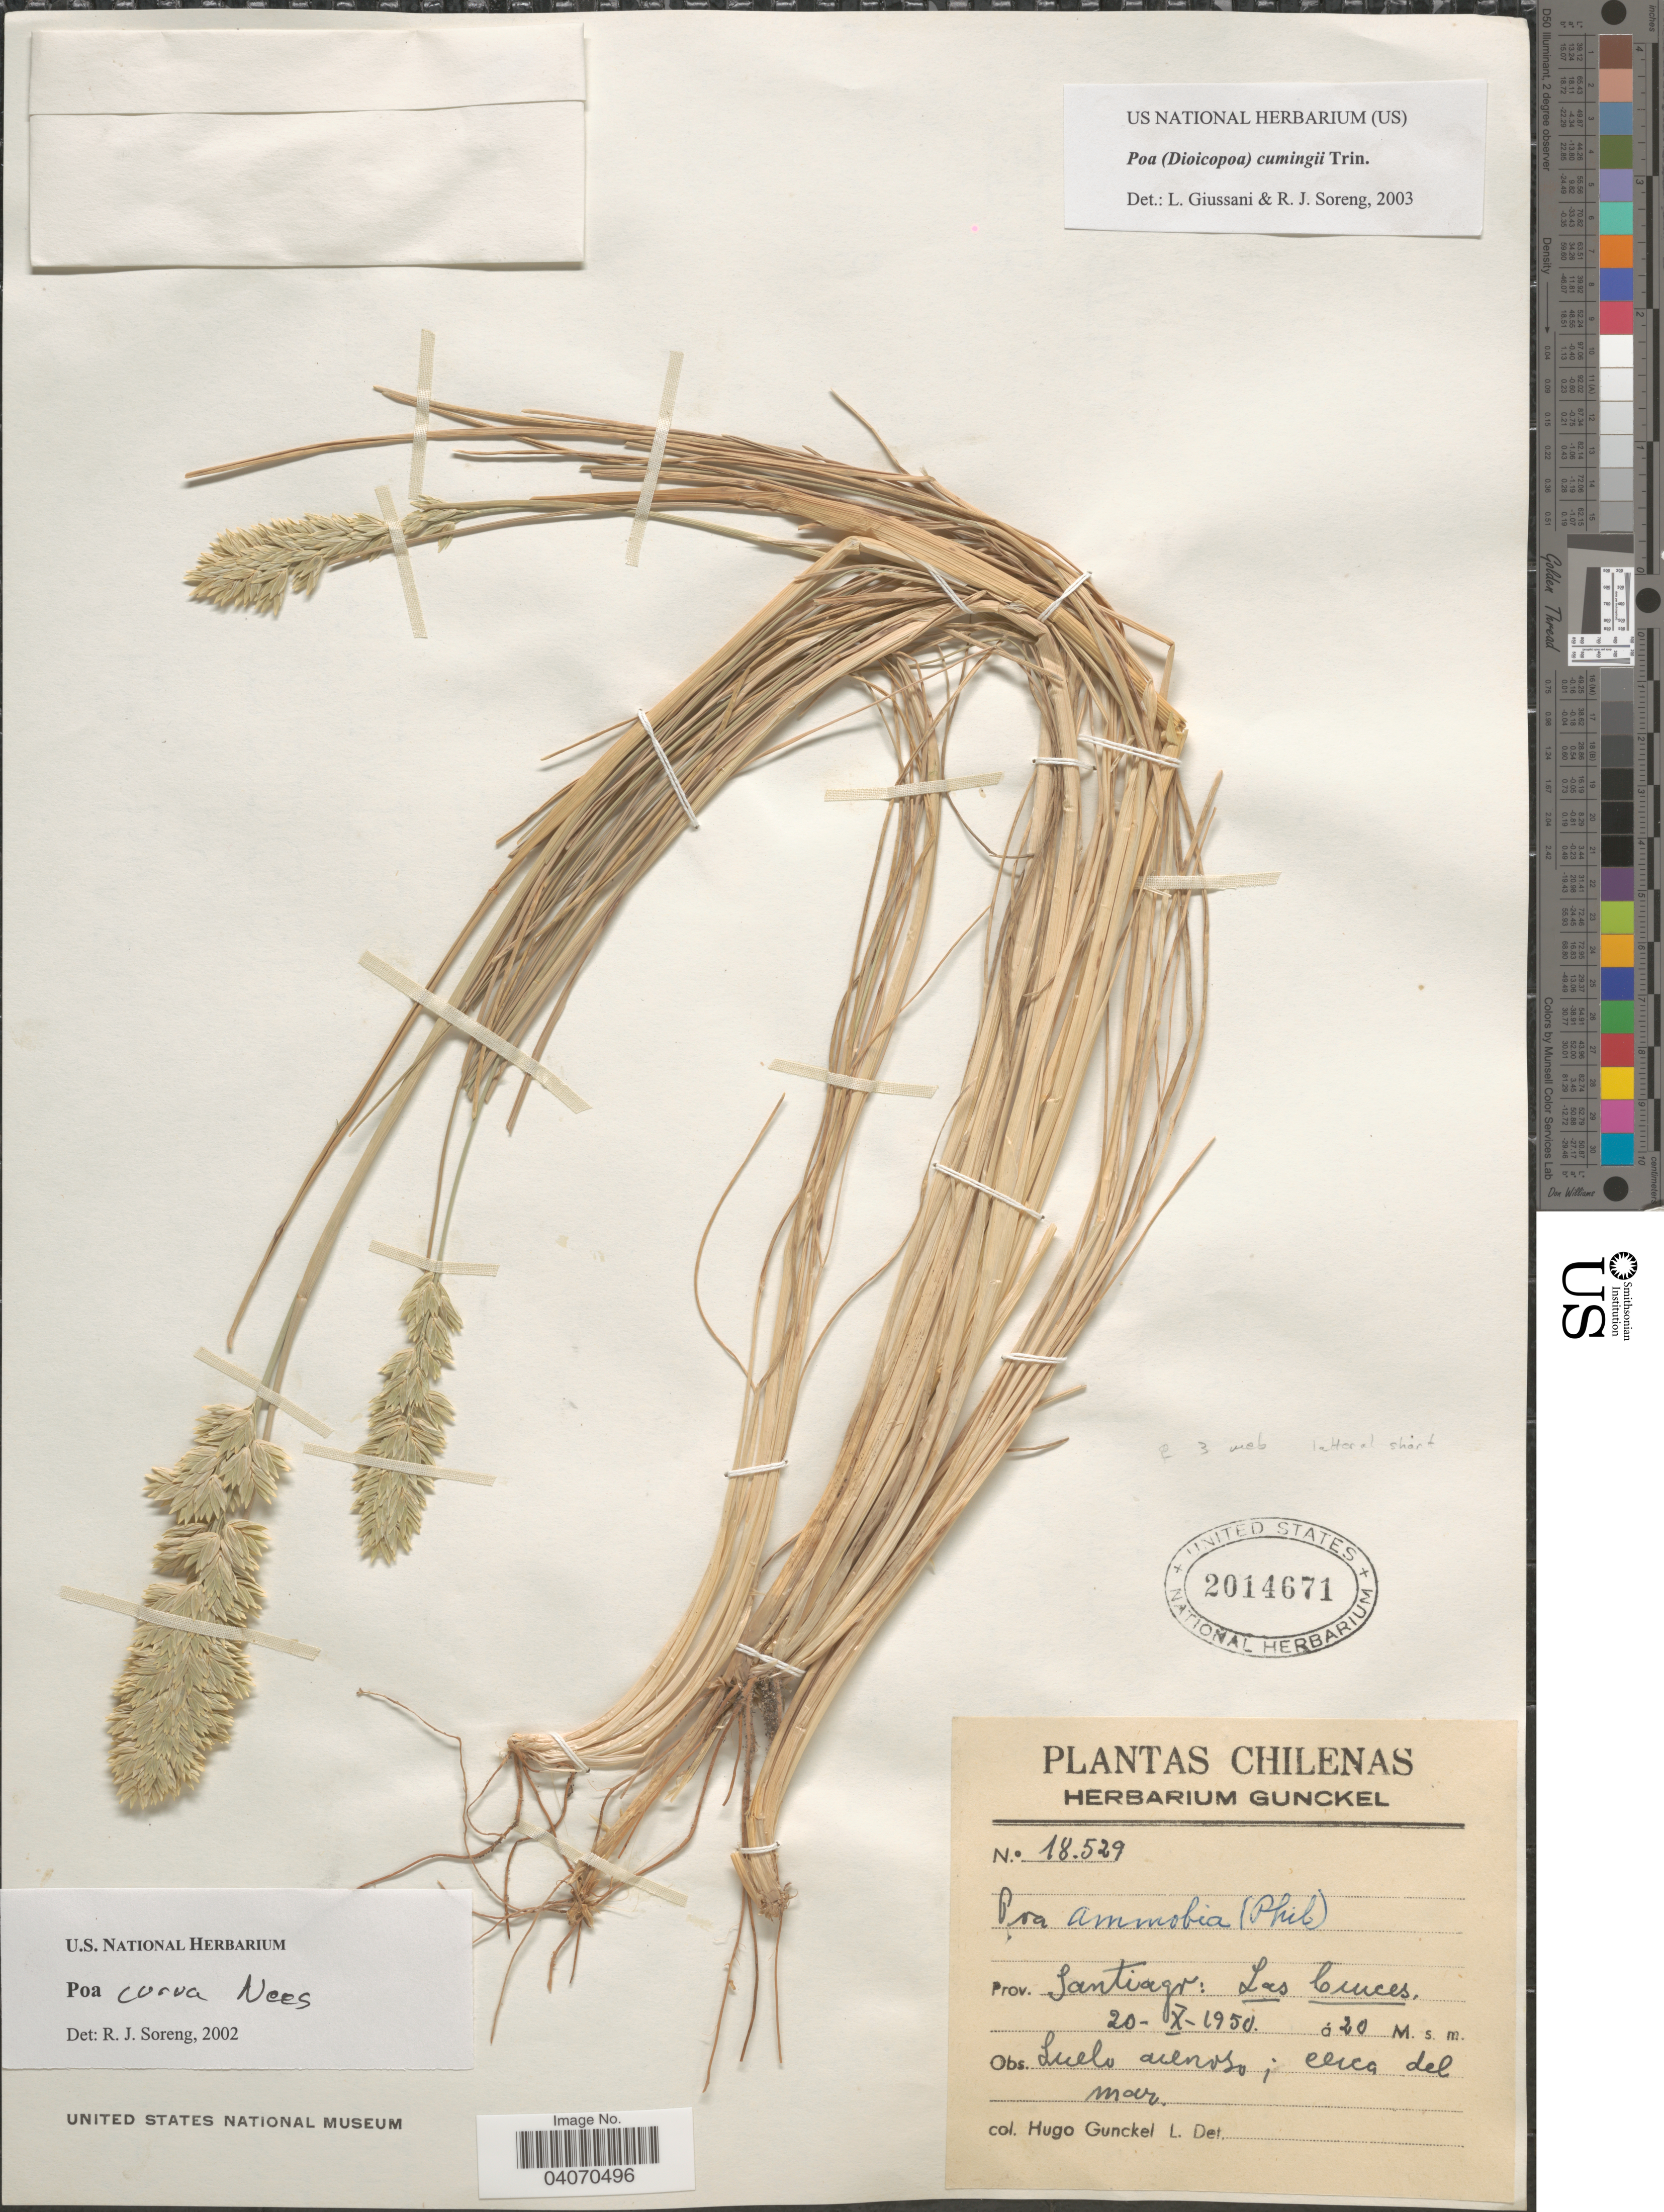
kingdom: Plantae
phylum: Tracheophyta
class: Liliopsida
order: Poales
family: Poaceae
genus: Poa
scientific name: Poa cumingii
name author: Trin.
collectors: H. Gunckel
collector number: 18529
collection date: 1950-10-20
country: Chile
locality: Prov. Santiago: Las Cruces.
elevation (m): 20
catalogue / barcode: US 2014671